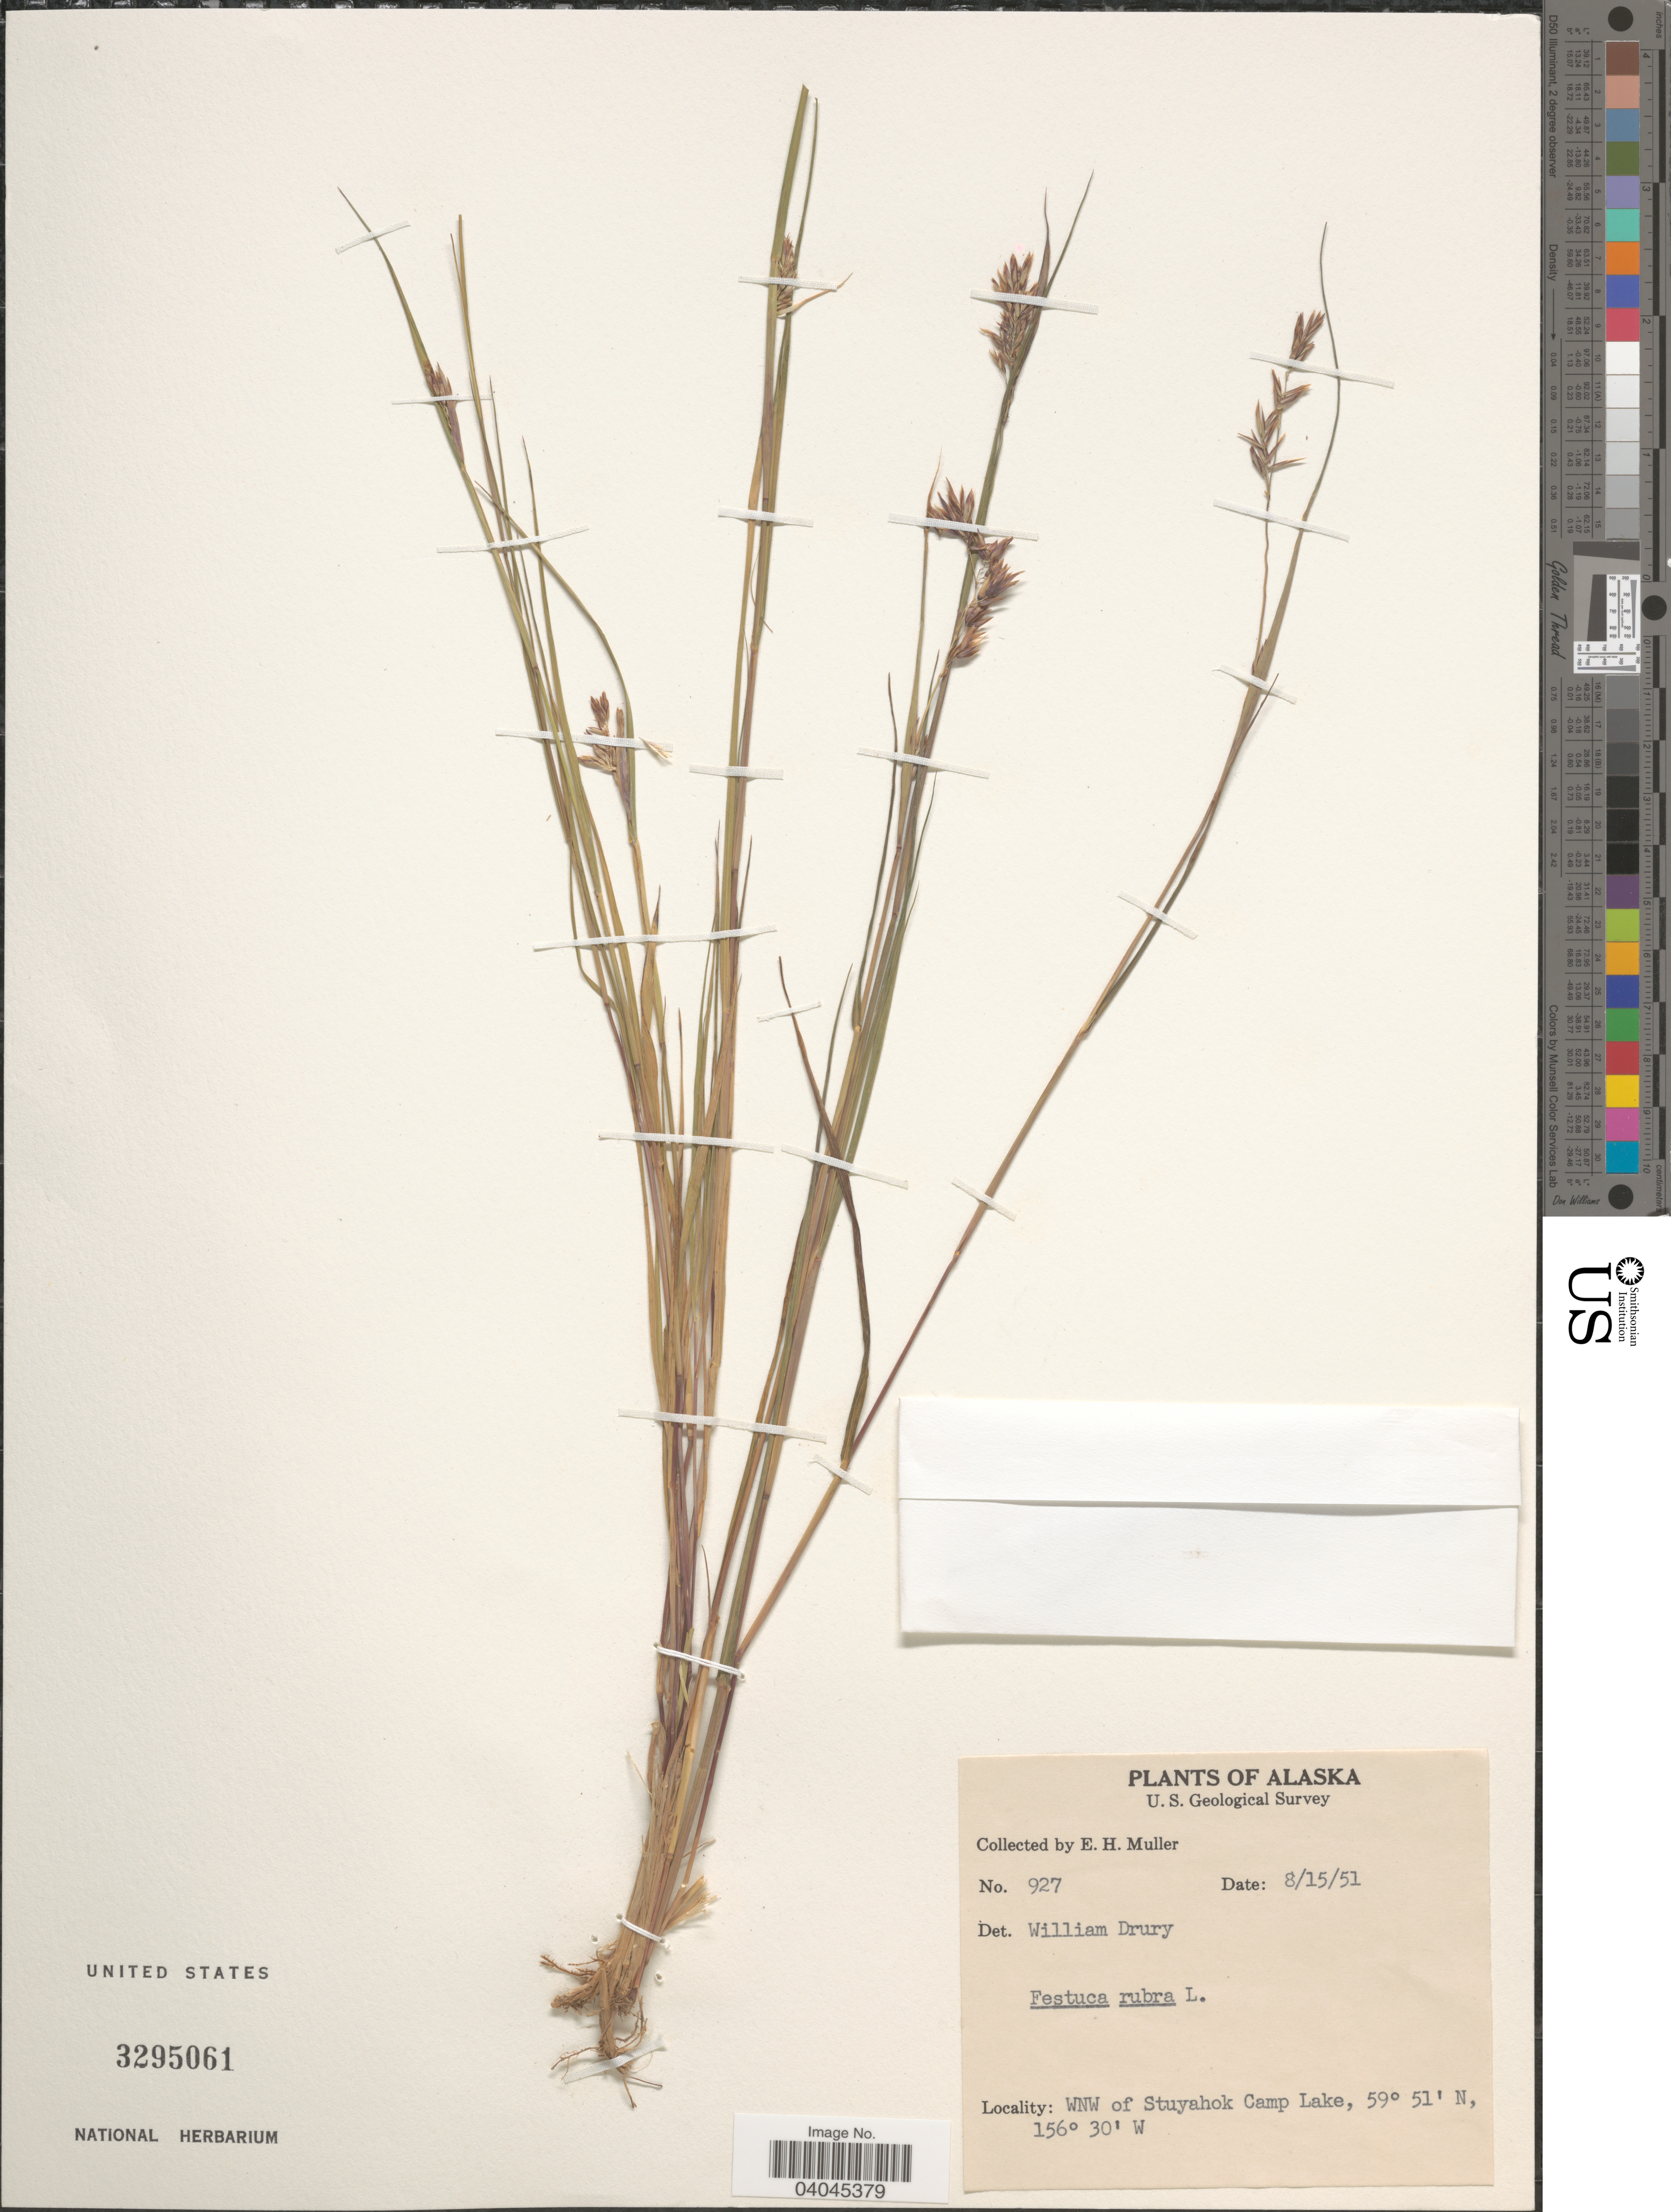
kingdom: Plantae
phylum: Tracheophyta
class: Liliopsida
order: Poales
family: Poaceae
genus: Festuca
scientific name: Festuca rubra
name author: L.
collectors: E. H. Muller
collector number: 927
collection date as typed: Transcribed d/m/y: 15/8/51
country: United States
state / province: Alaska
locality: WNW of Stuyahok Camp Lake.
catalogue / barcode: US 3295061